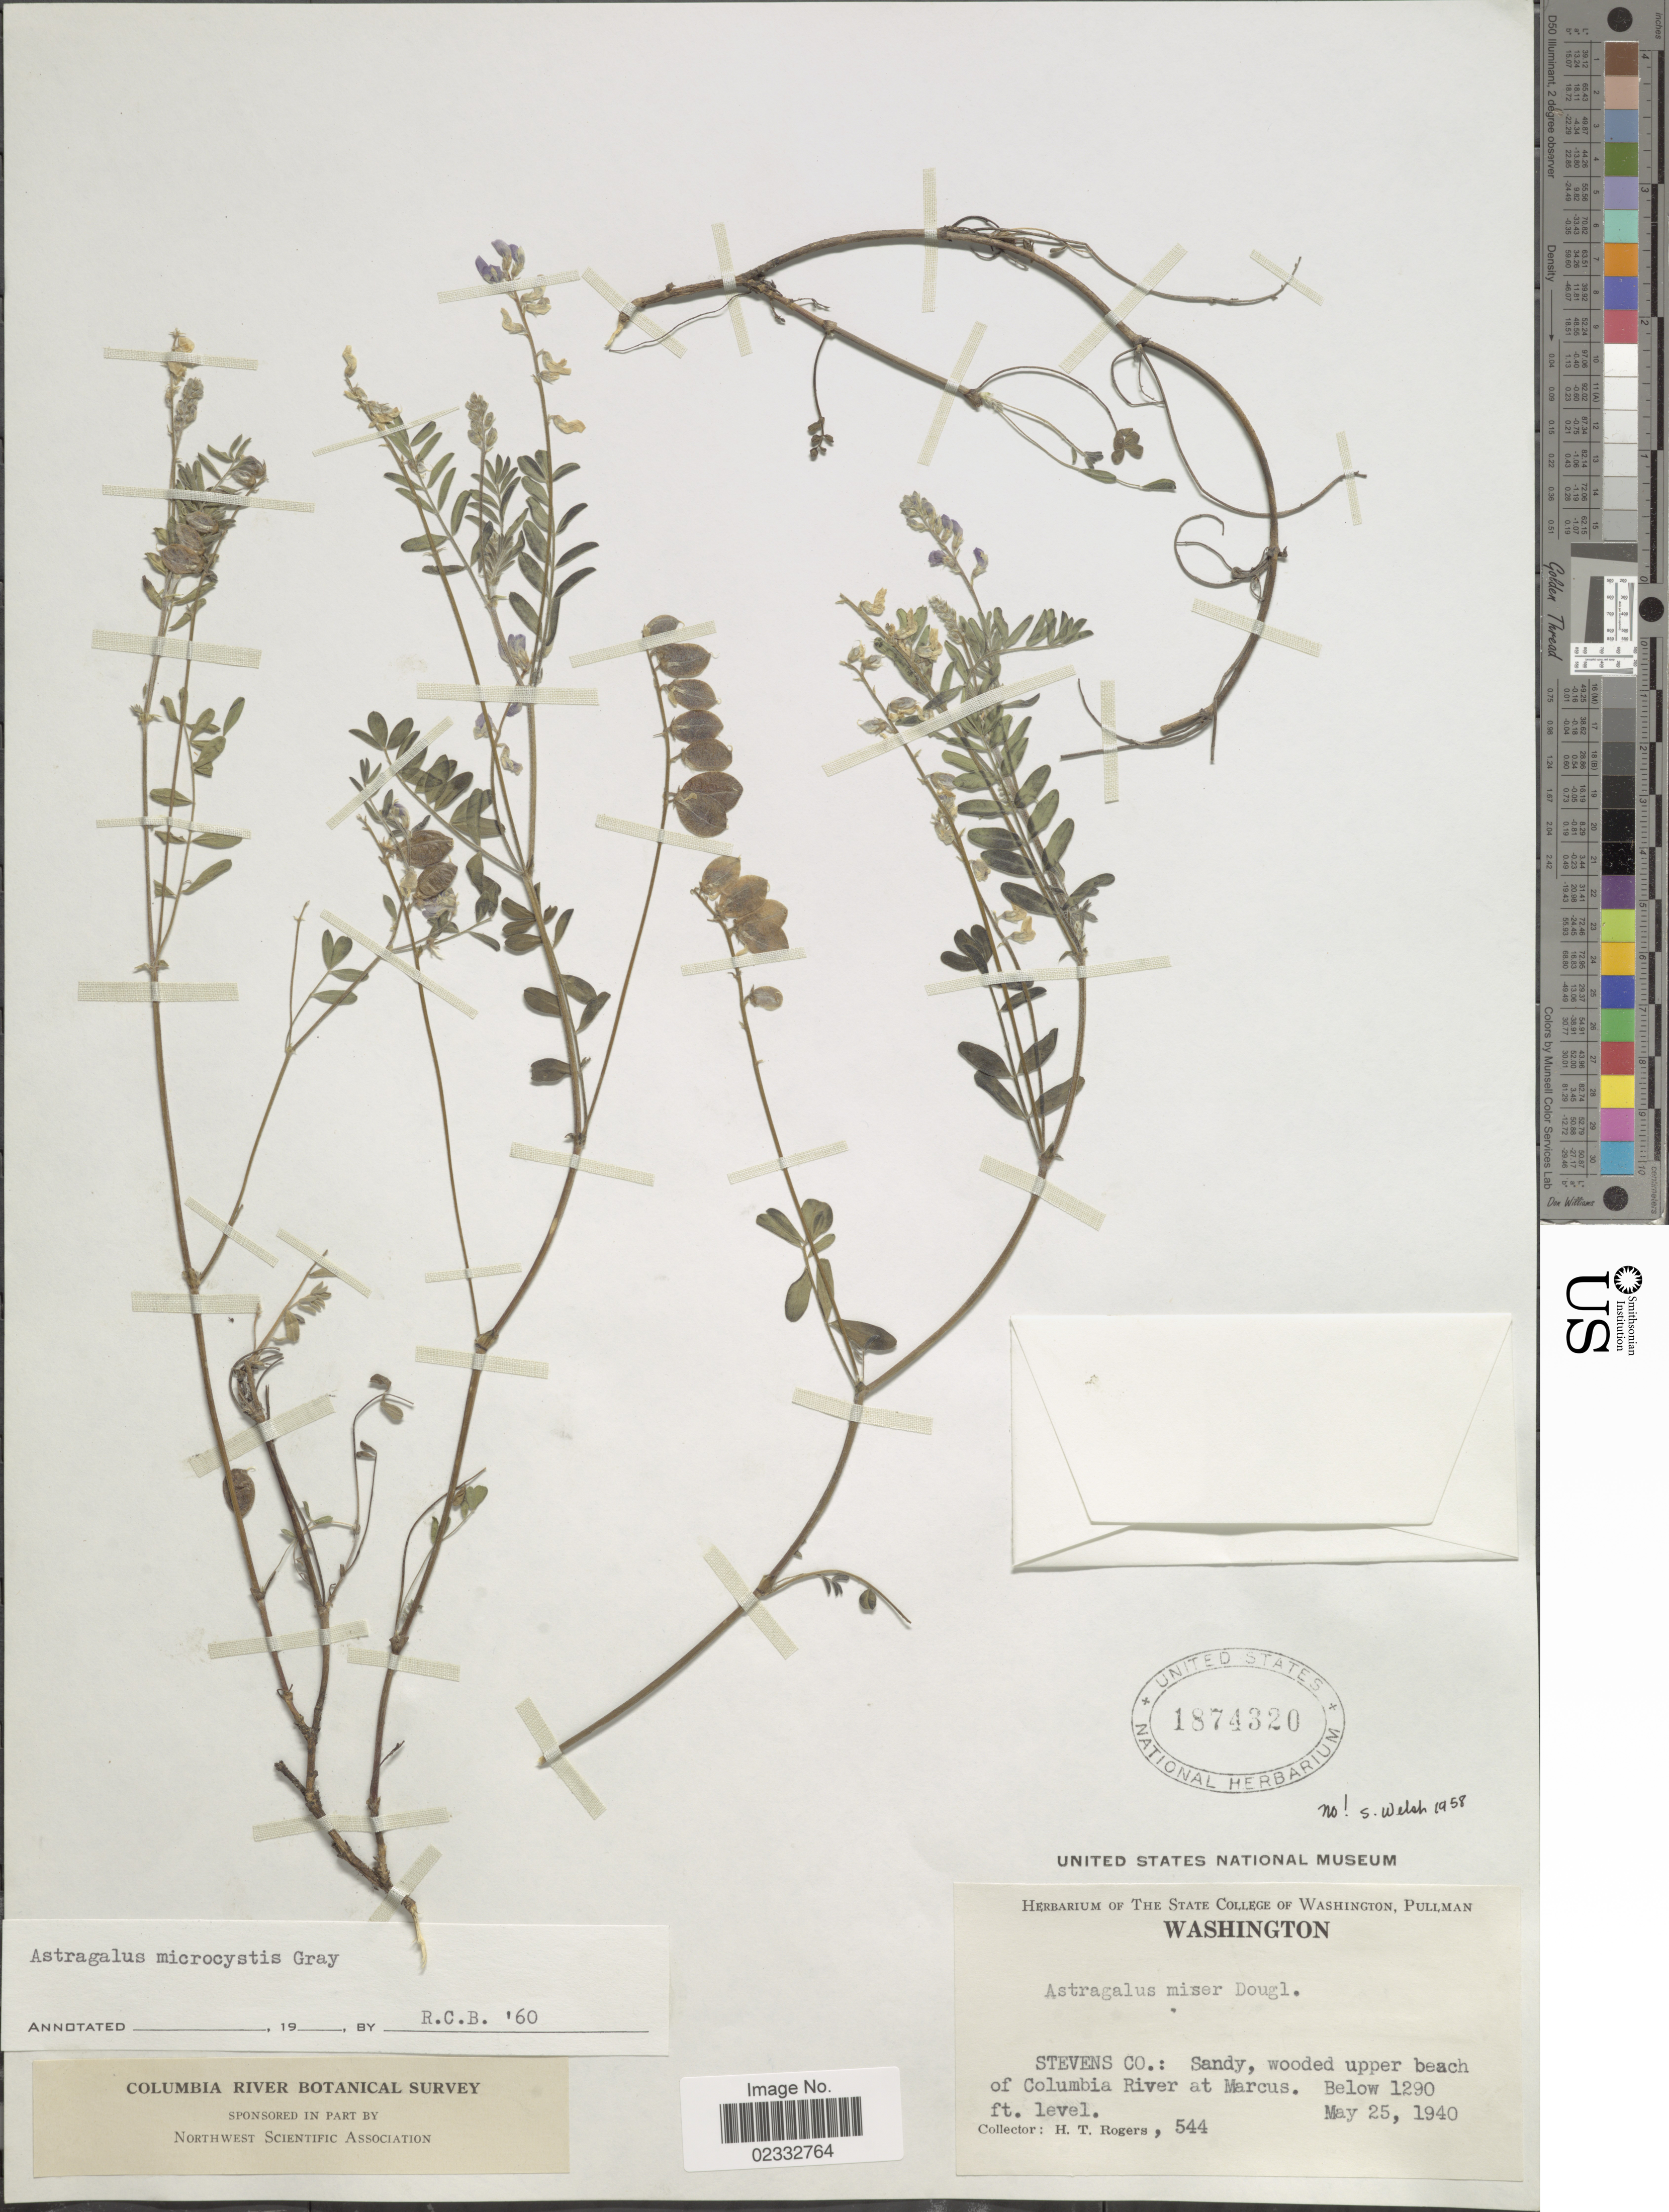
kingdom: Plantae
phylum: Tracheophyta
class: Magnoliopsida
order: Fabales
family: Fabaceae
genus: Astragalus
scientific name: Astragalus microcystis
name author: A. Gray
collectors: H. Rogers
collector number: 544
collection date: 1940-05-25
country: United States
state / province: Washington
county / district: Stevens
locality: Stevens Co.: upper beach of Columbia River at Marcus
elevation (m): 393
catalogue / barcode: US 1874320